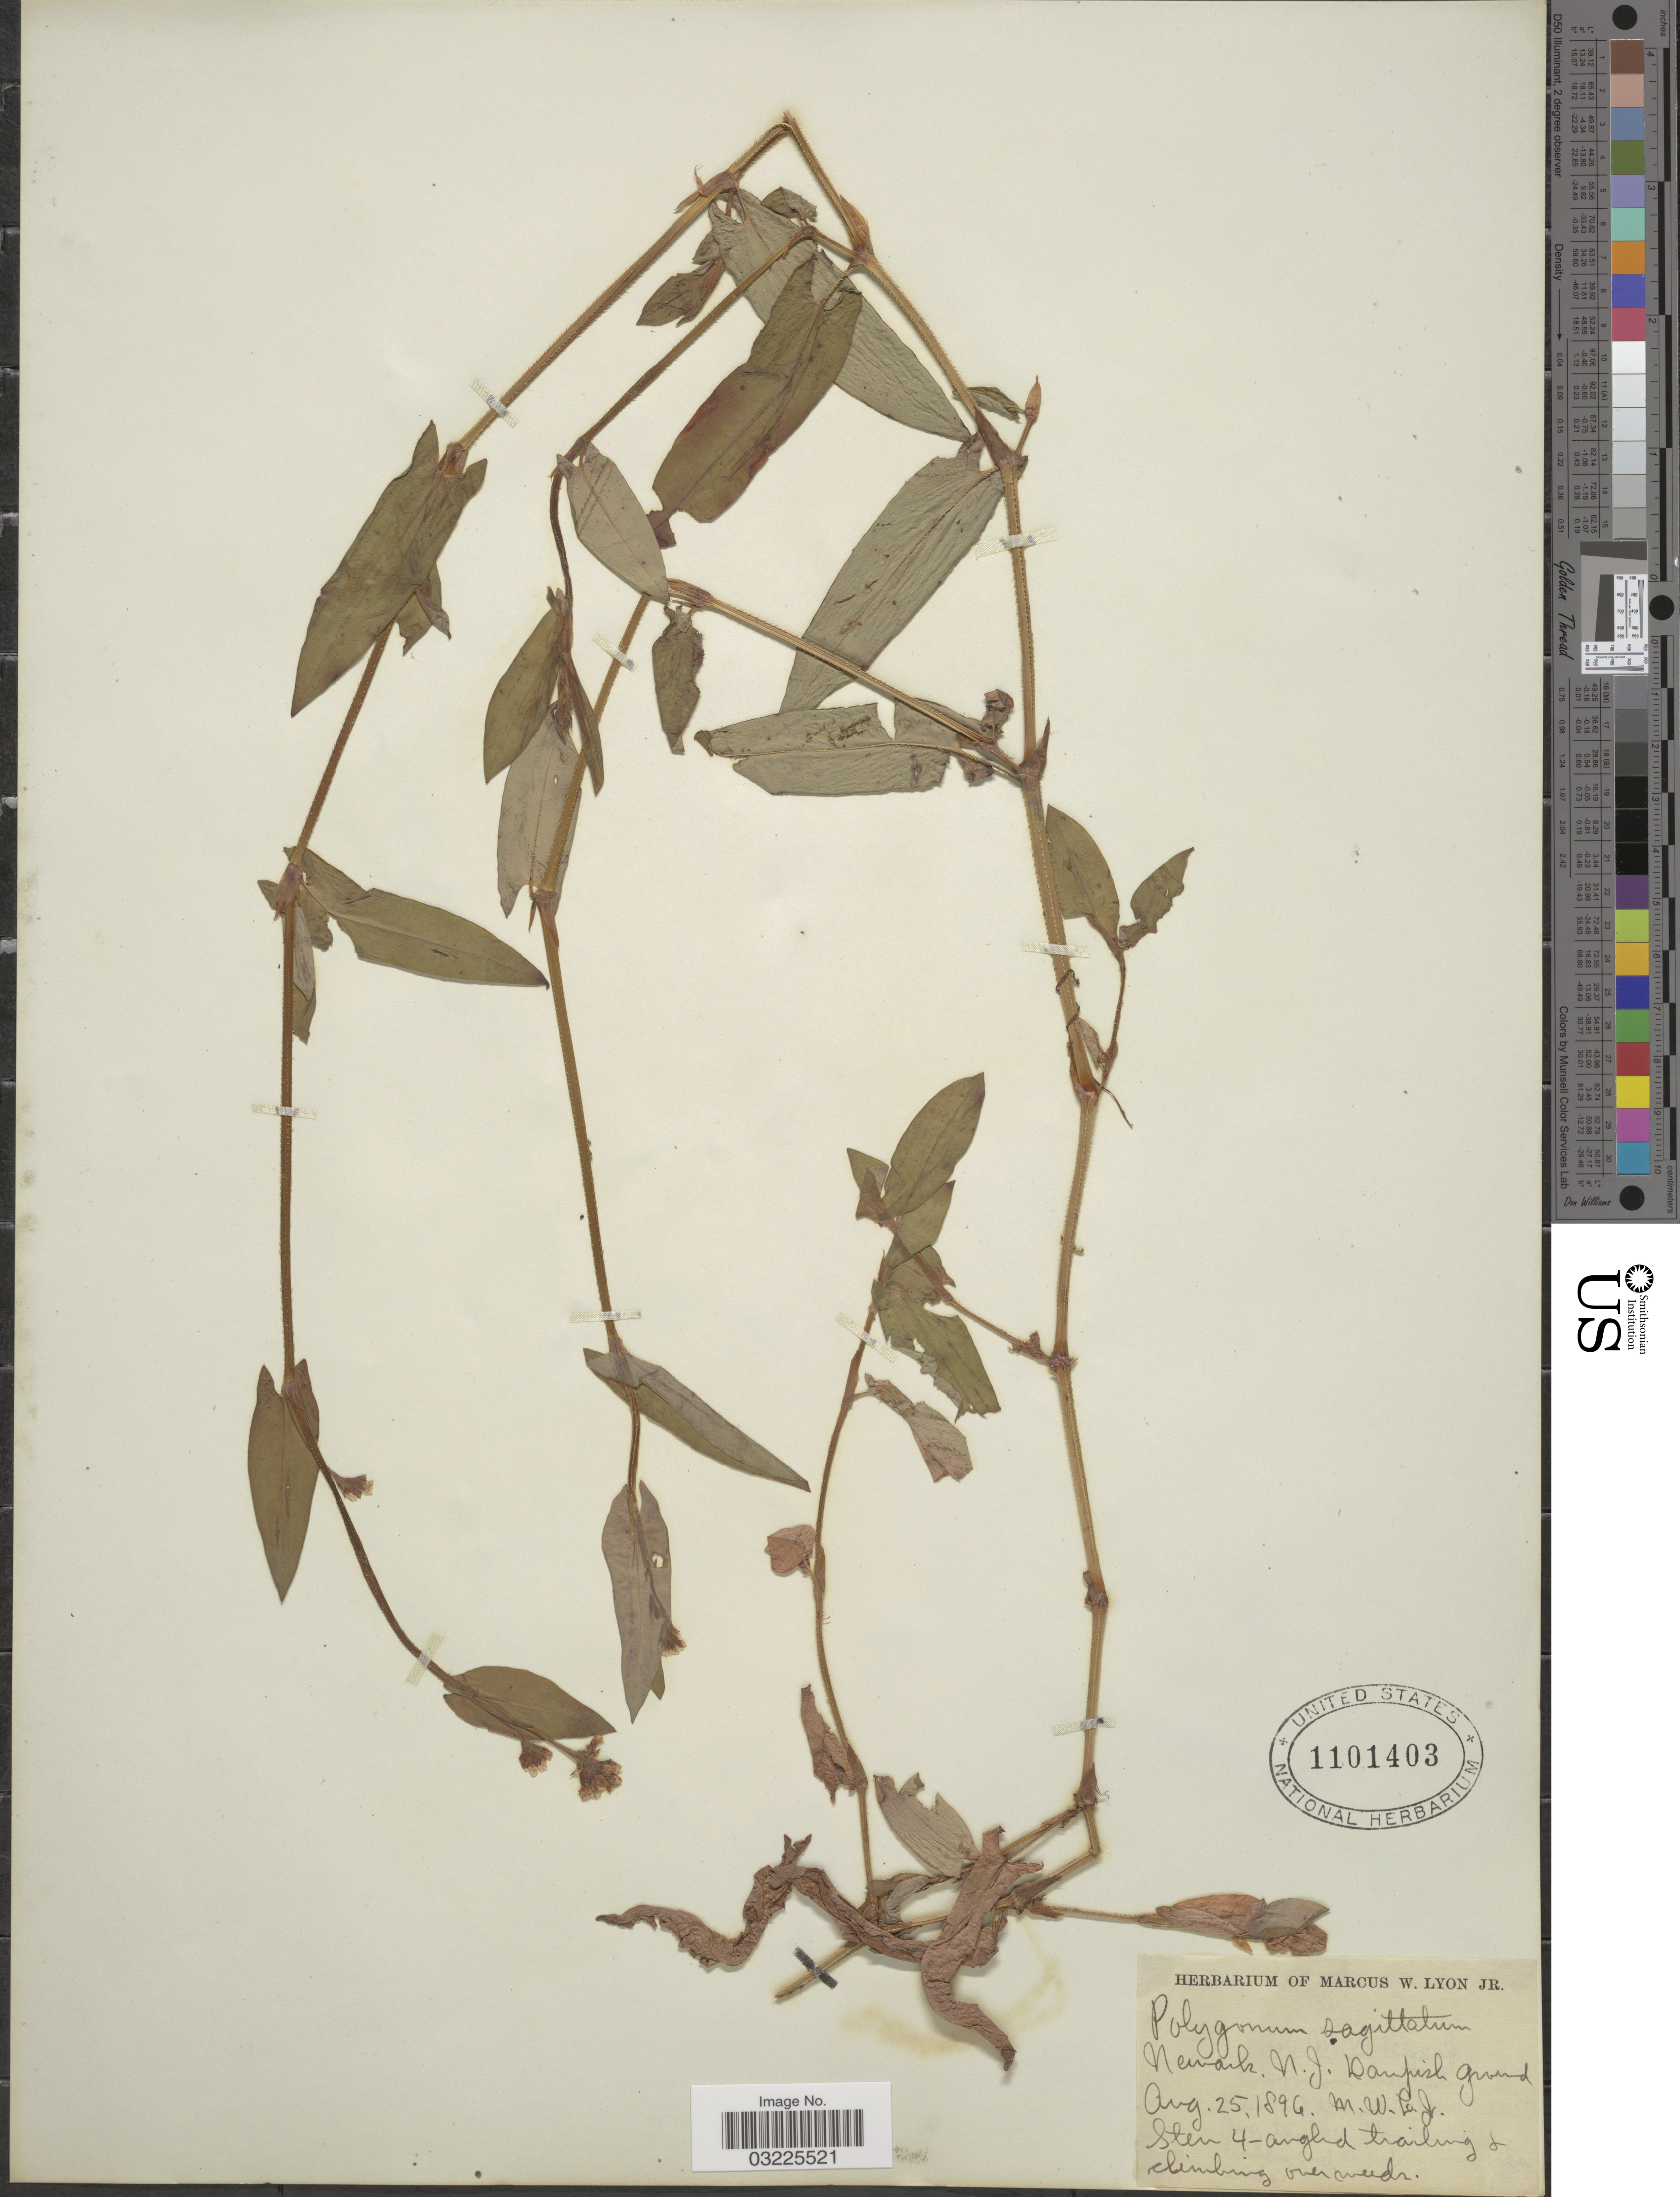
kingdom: Plantae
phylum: Tracheophyta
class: Magnoliopsida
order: Caryophyllales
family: Polygonaceae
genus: Persicaria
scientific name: Persicaria sagittata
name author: (L.) H. Gross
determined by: Atha, D. E.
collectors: M. Lyon Jr.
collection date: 1896-08-25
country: United States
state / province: New Jersey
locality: Newark.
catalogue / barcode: US 1101403